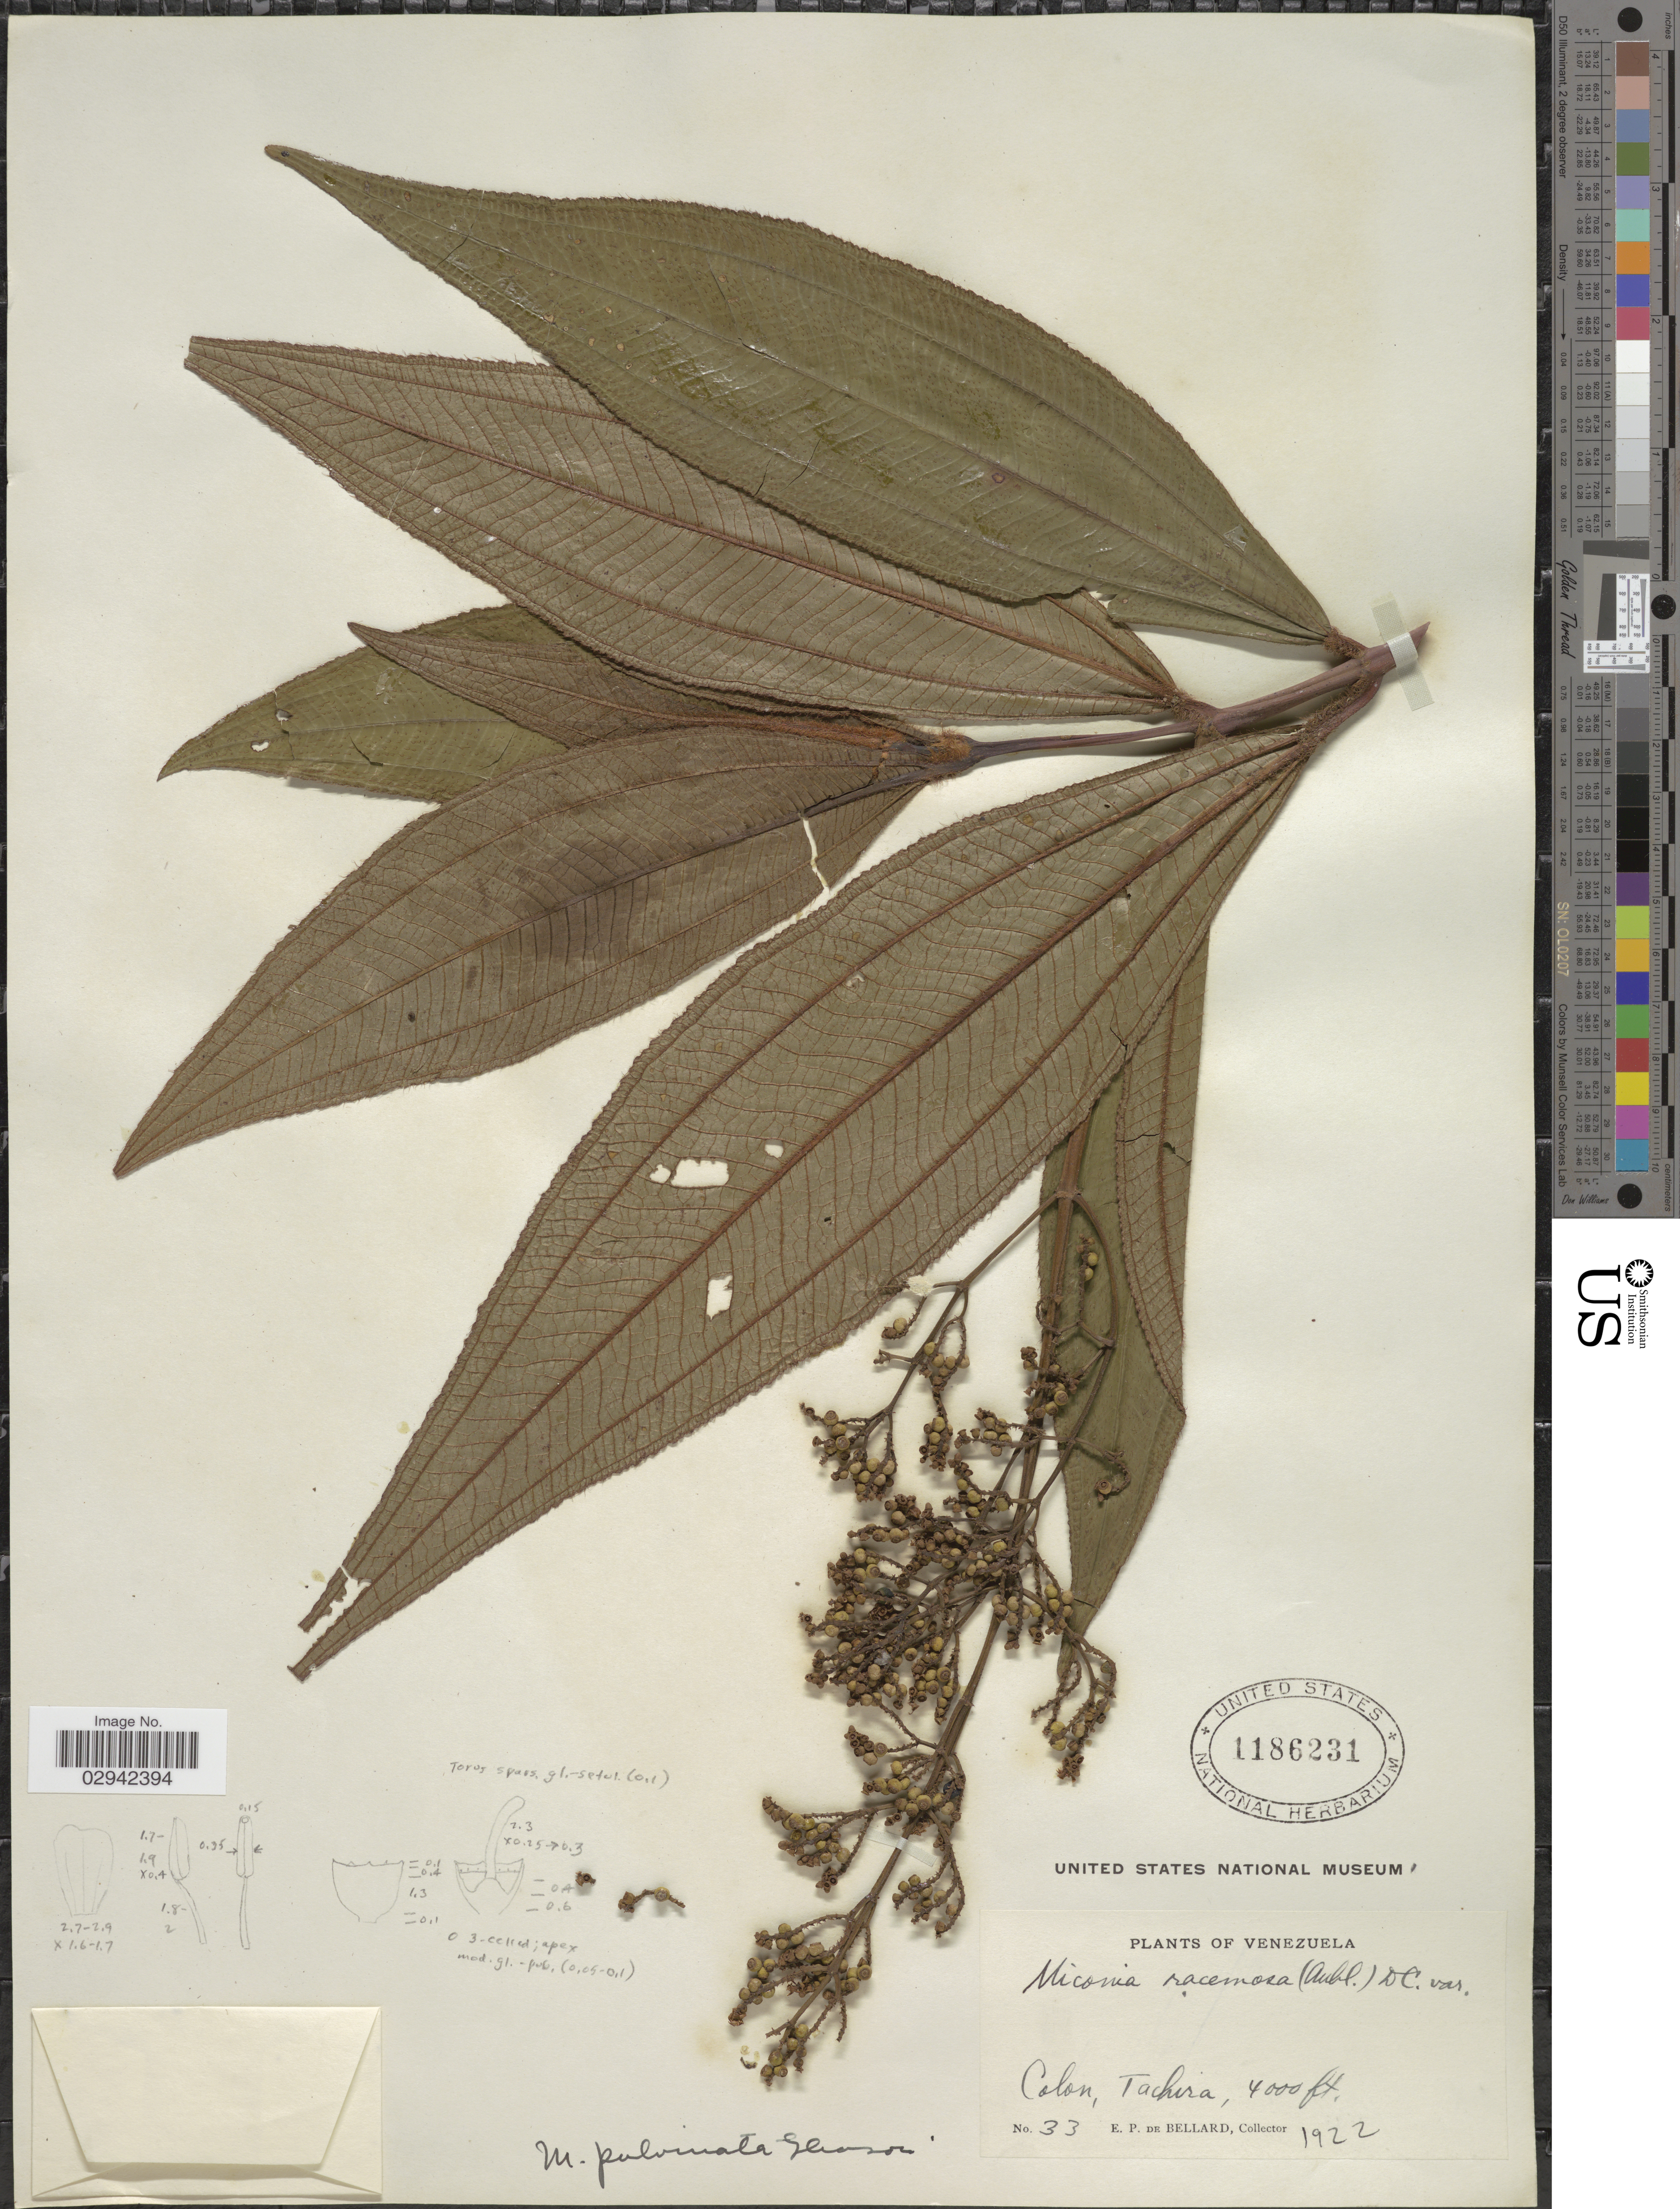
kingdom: Plantae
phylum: Tracheophyta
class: Magnoliopsida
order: Myrtales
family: Melastomataceae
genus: Miconia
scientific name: Miconia pulvinata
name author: Gleason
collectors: E. de Bellard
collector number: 33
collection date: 1922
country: Venezuela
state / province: Tachira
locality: Colon, Tachira.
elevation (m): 1219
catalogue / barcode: US 1186231